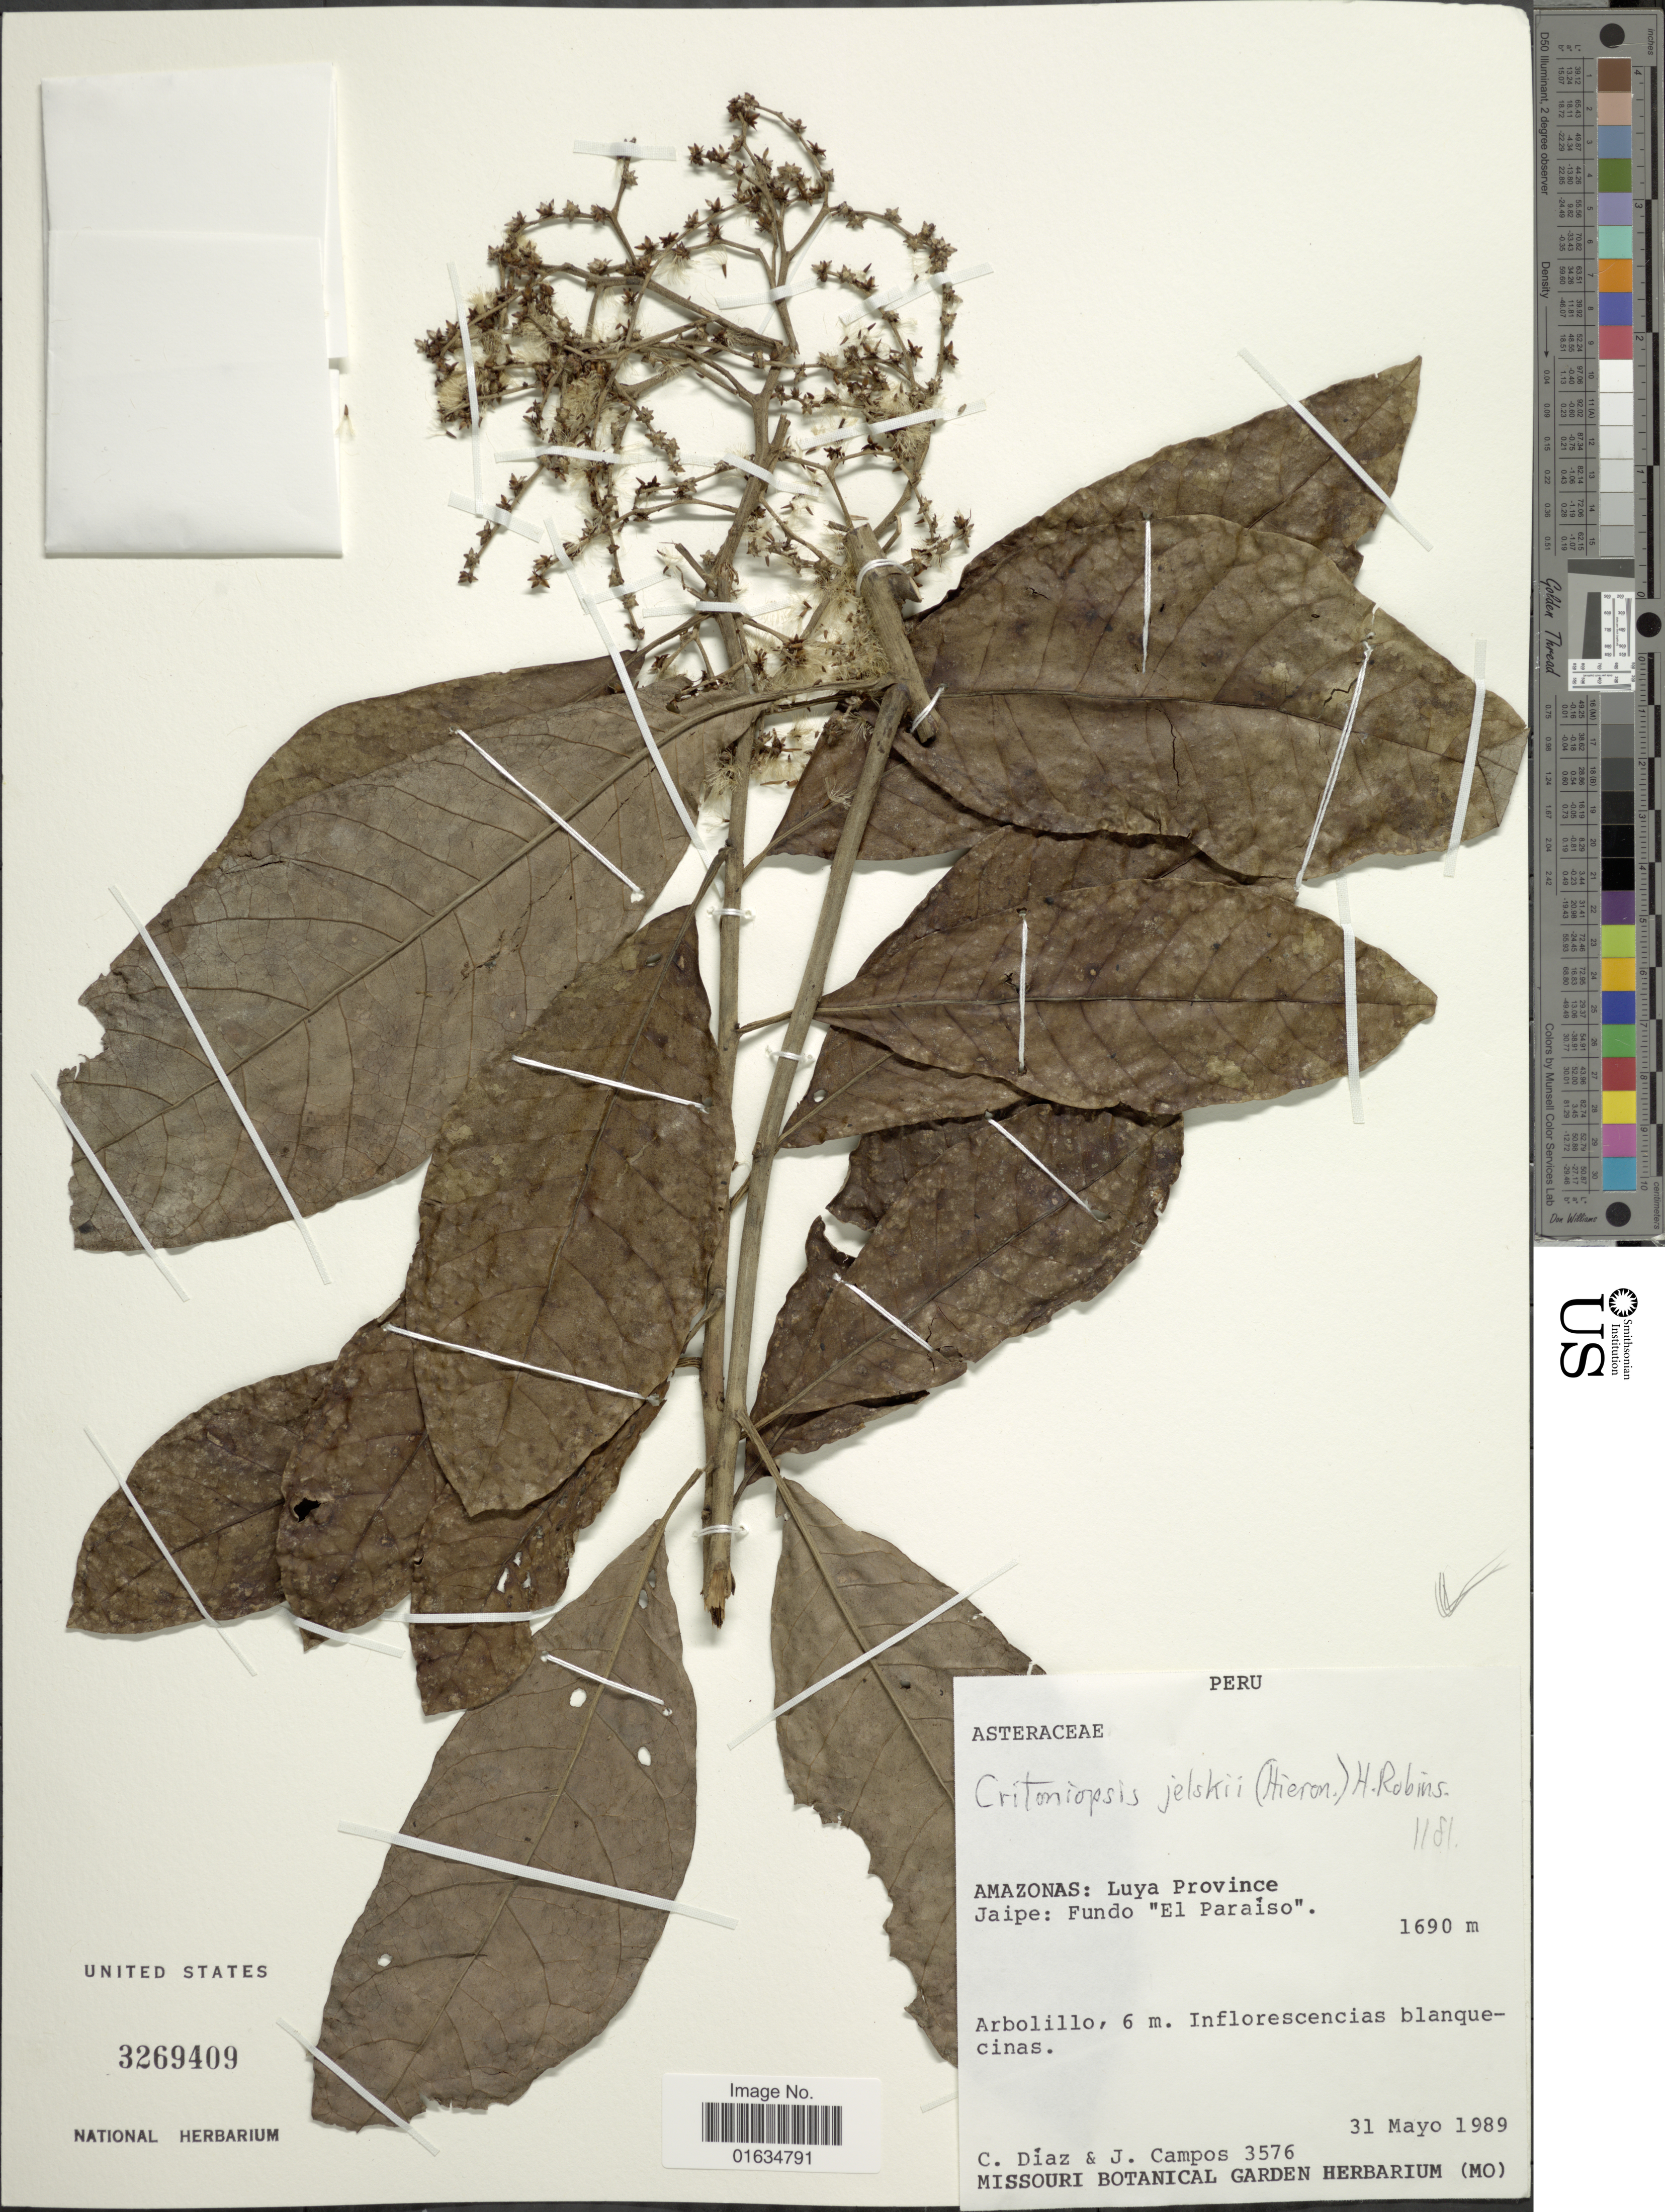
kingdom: Plantae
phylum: Tracheophyta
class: Magnoliopsida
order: Asterales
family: Asteraceae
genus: Critoniopsis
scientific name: Critoniopsis concolor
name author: H. Rob. & V.A. Funk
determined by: Ávila C., Fabio Andrés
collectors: C. Díaz & J. Campos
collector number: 3576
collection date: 1989-05-31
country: Peru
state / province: Amazonas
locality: Luya Province, Jaipe: fundo "El Paraiso".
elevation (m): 1690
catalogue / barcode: US 3269409